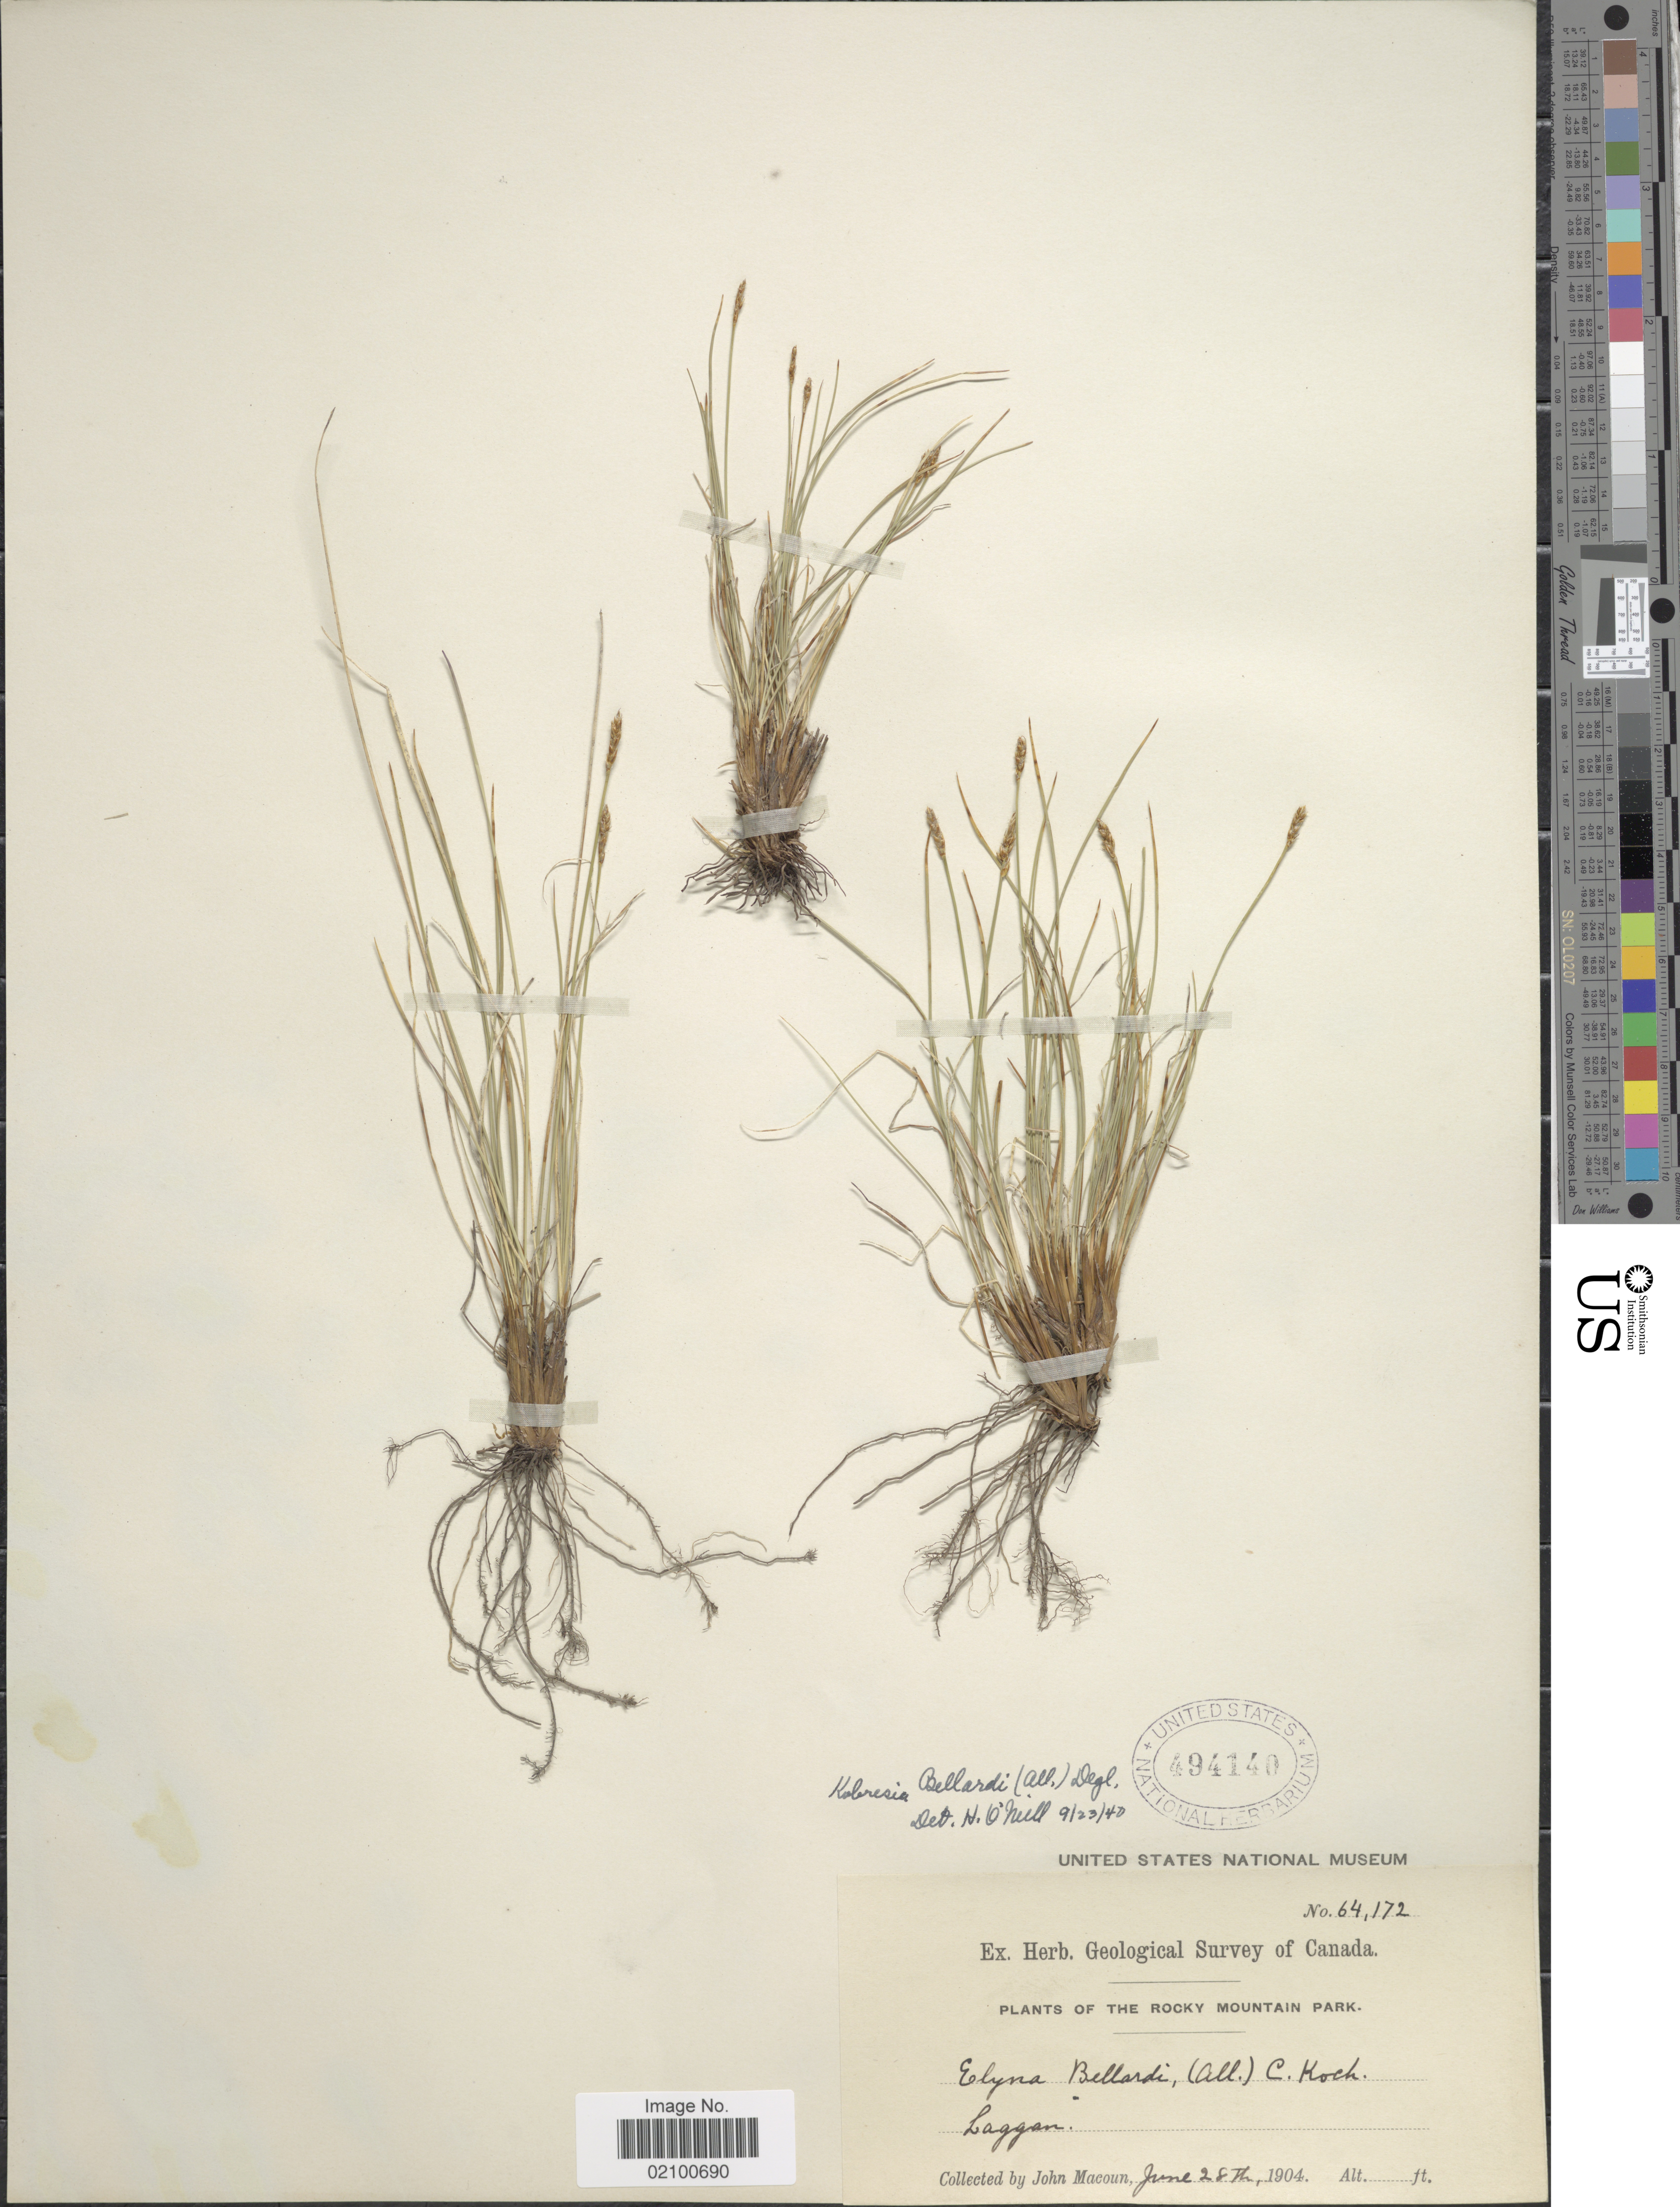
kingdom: Plantae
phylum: Tracheophyta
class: Liliopsida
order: Poales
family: Cyperaceae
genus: Carex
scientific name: Carex myosuroides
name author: Vill.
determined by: Strong, M. T., (US), Smithsonian Institution - National Museum of Natural History (UNITED STATES)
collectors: J. Macoun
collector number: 64172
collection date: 1904-06-28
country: Canada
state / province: Alberta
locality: Rocky Mountain Park, Laggan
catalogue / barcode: US 494140